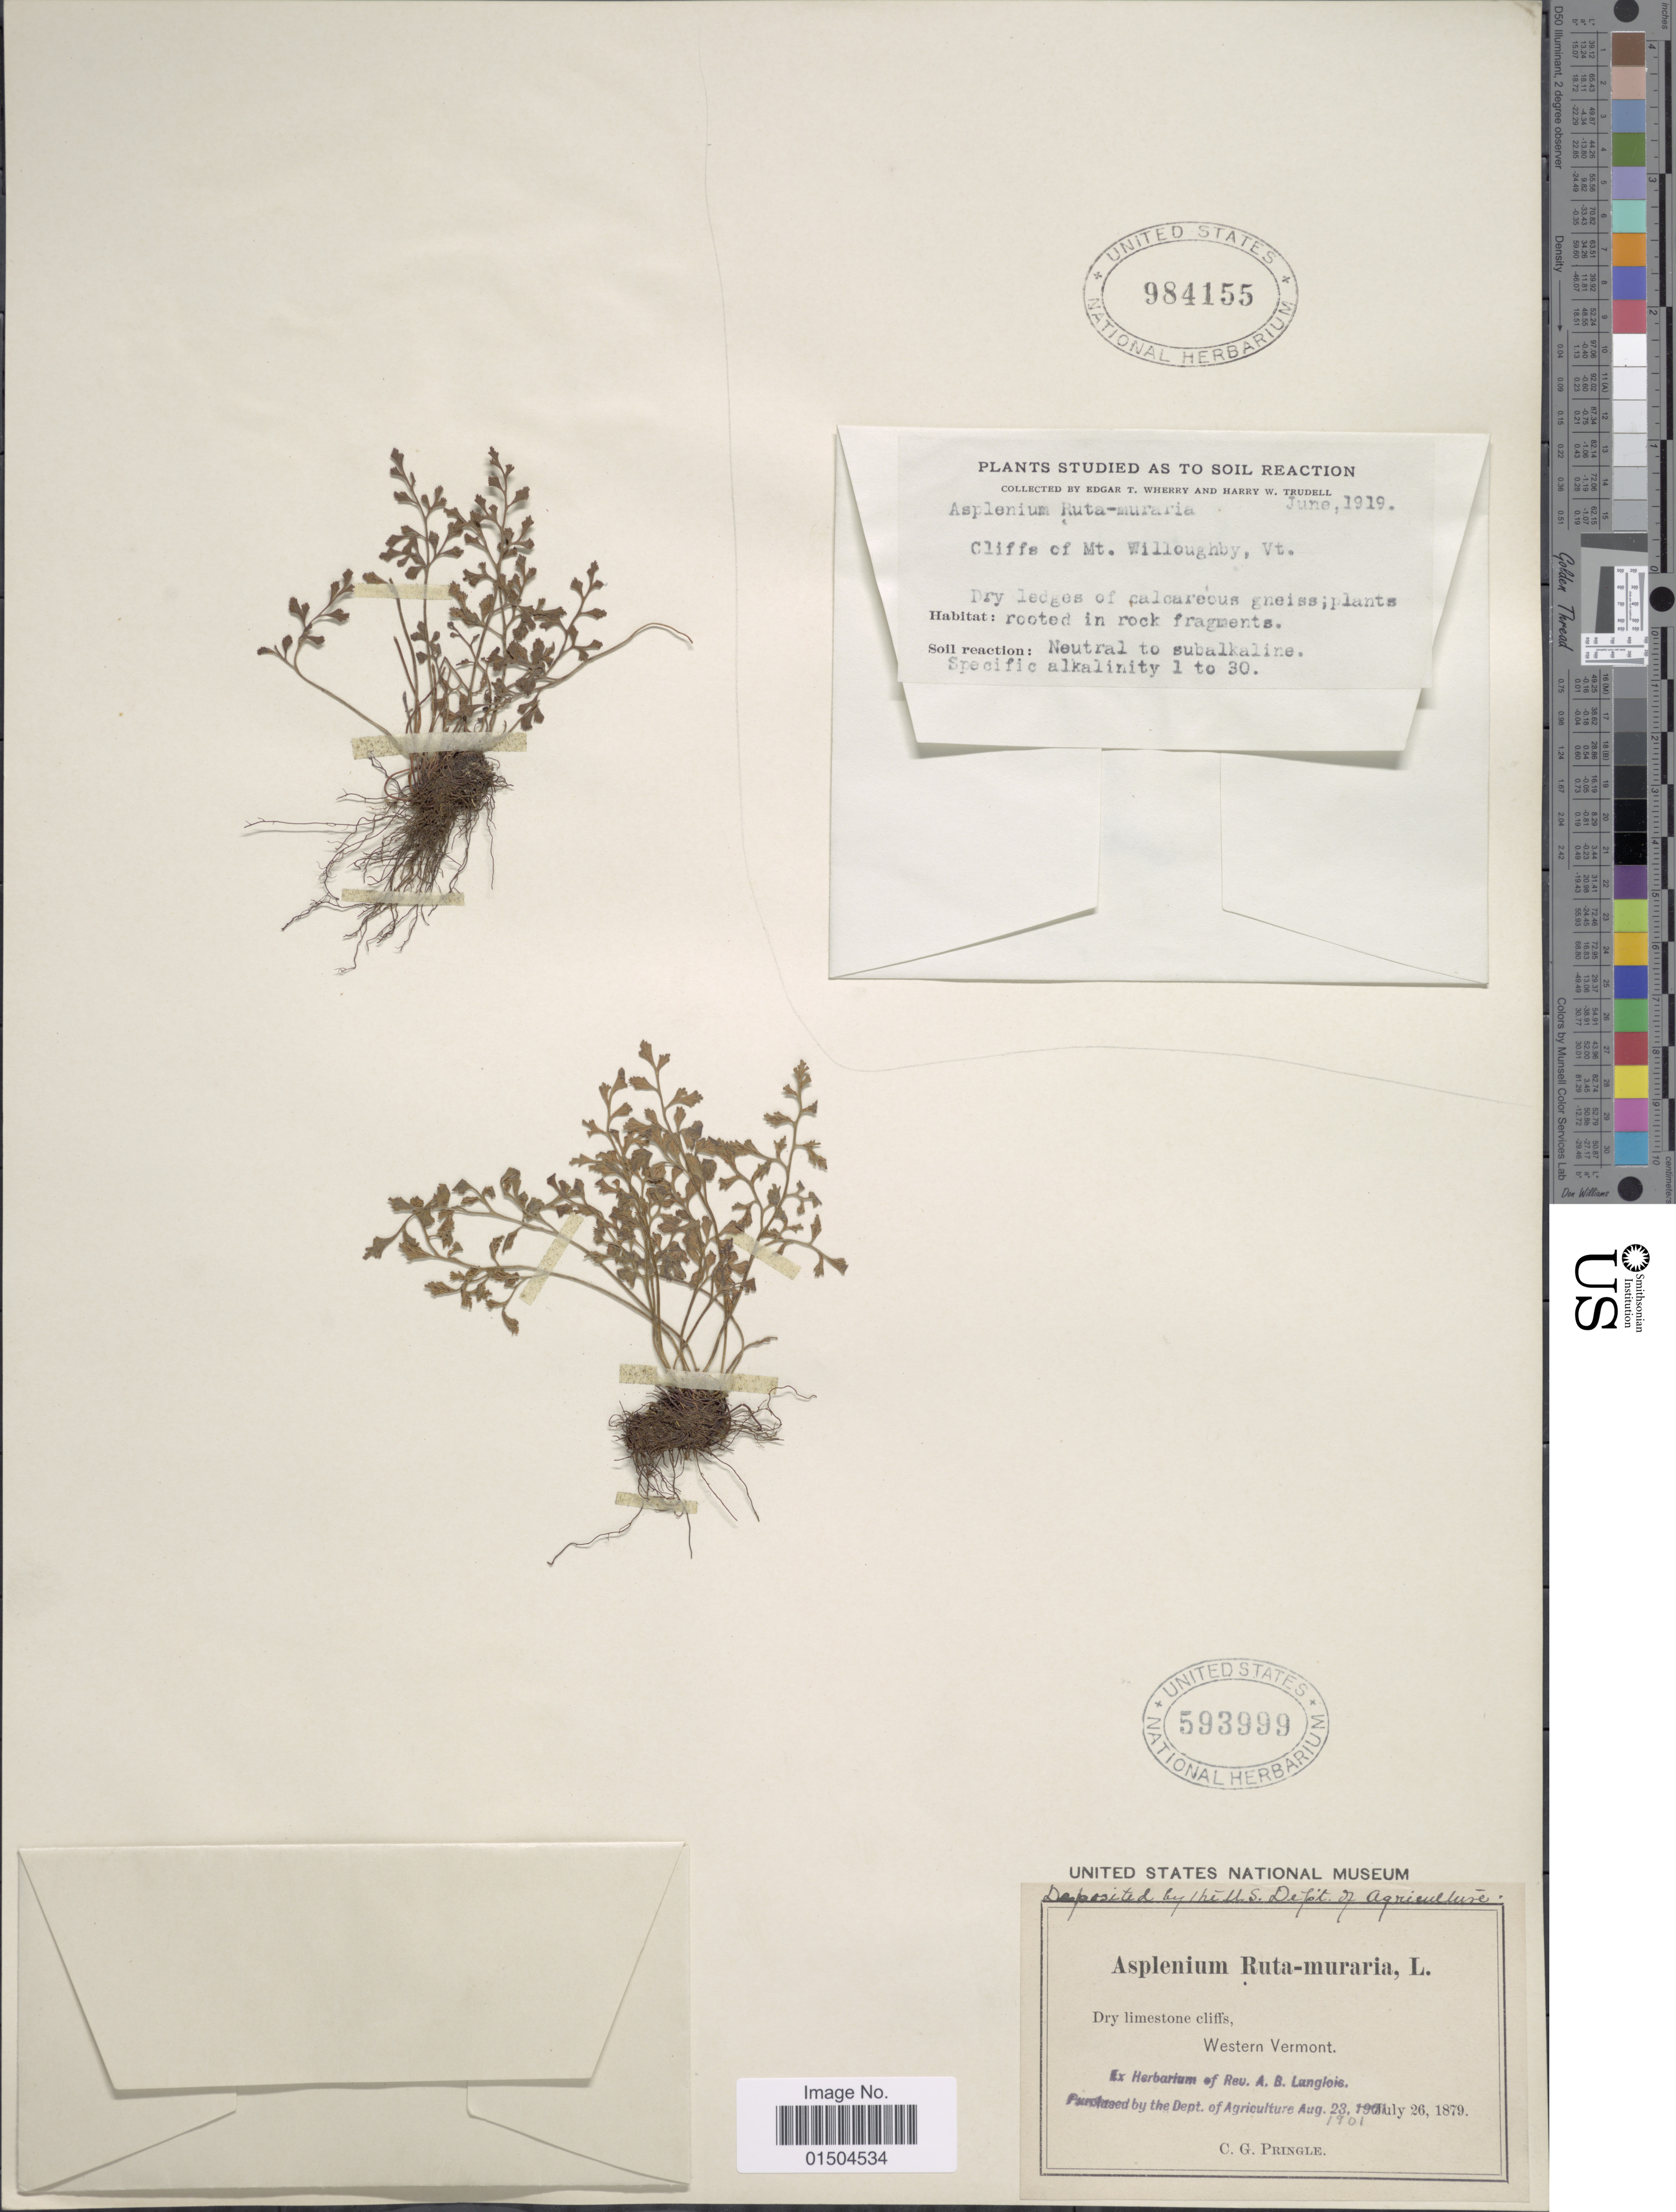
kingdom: Plantae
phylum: Tracheophyta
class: Polypodiopsida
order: Polypodiales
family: Aspleniaceae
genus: Asplenium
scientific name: Asplenium ruta-muraria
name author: L.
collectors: E. T. Wherry & H. Trudell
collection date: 1919-06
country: United States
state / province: Vermont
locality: Cliffs of Mt. Willoughby.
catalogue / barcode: US 984155-2